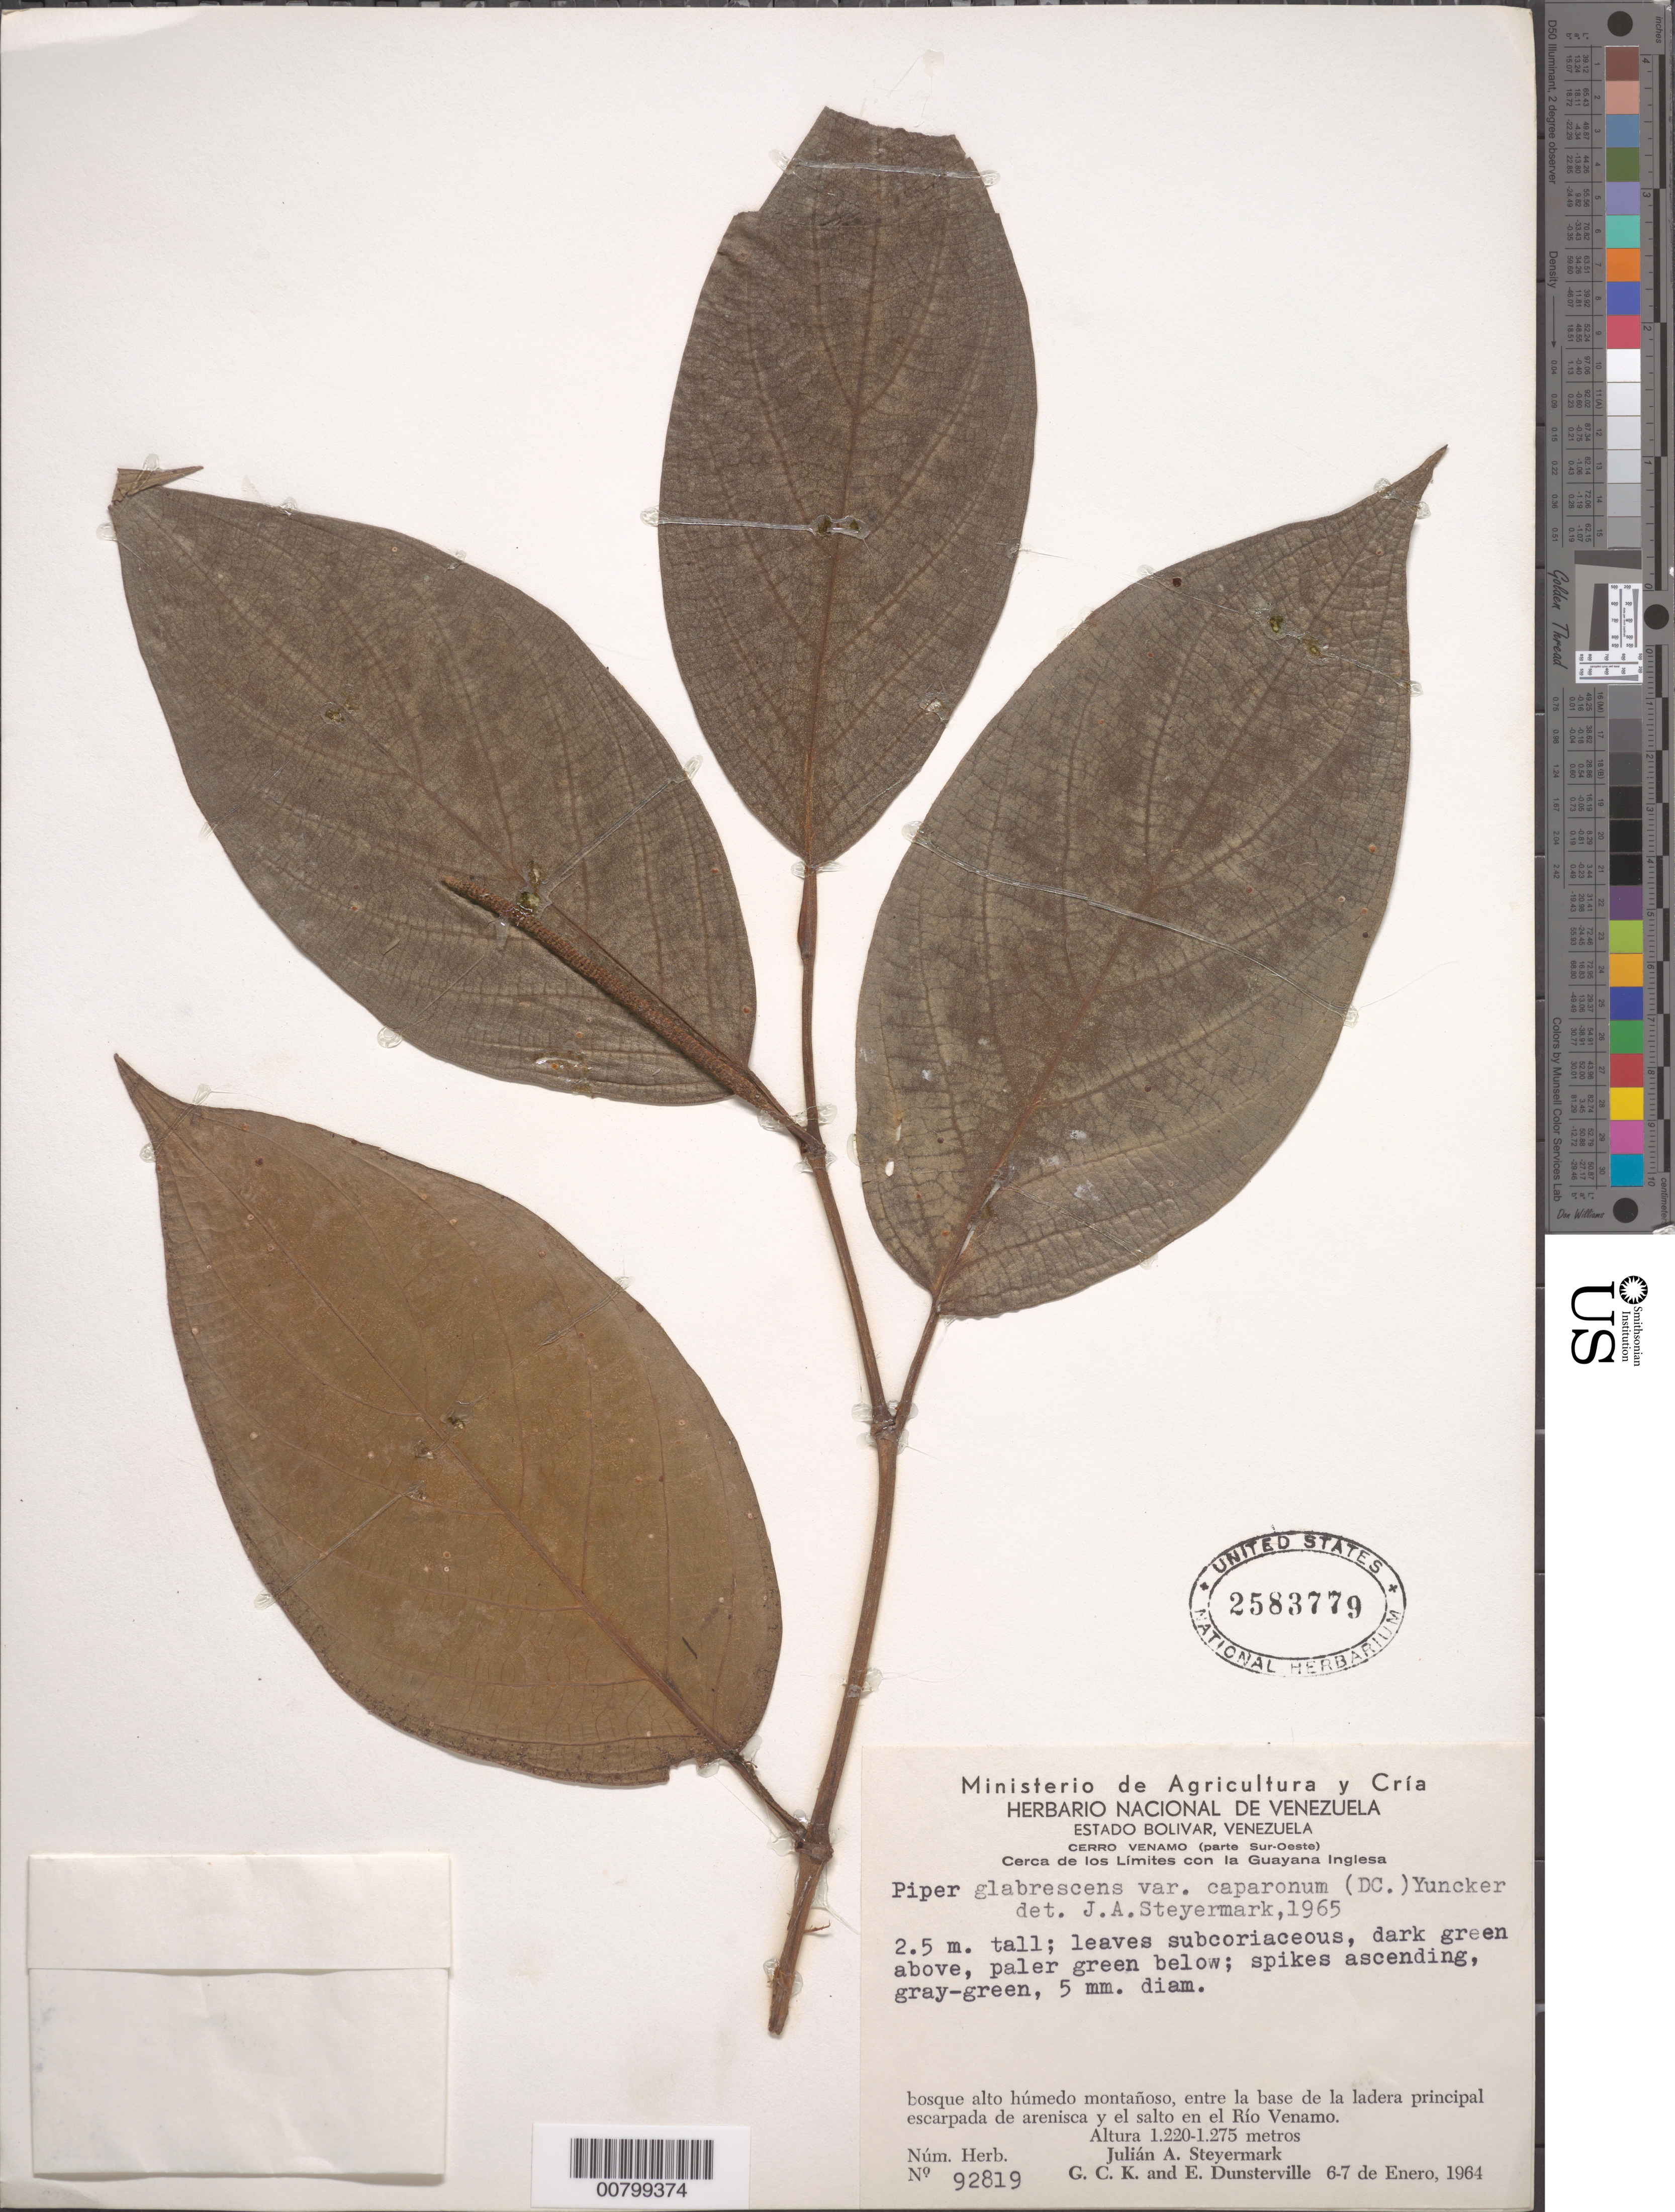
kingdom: Plantae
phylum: Tracheophyta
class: Magnoliopsida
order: Piperales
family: Piperaceae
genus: Piper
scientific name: Piper glabrescens var. caparonum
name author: (C. DC.) Yunck.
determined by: Steyermark, Julian A., (VEN)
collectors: J. Steyermark, G. C. K. Dunsterville & E. Dunsterville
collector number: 92819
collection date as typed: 6-Jan-64 to 7-Jan-64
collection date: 1964-01-06/1964-01-07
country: Venezuela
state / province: Bolívar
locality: Cerro Venamo (parte Sur-Oeste), Río Venamo, between escarpment base and Río Venamo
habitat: High wet montane forest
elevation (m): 1220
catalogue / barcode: US 2583779